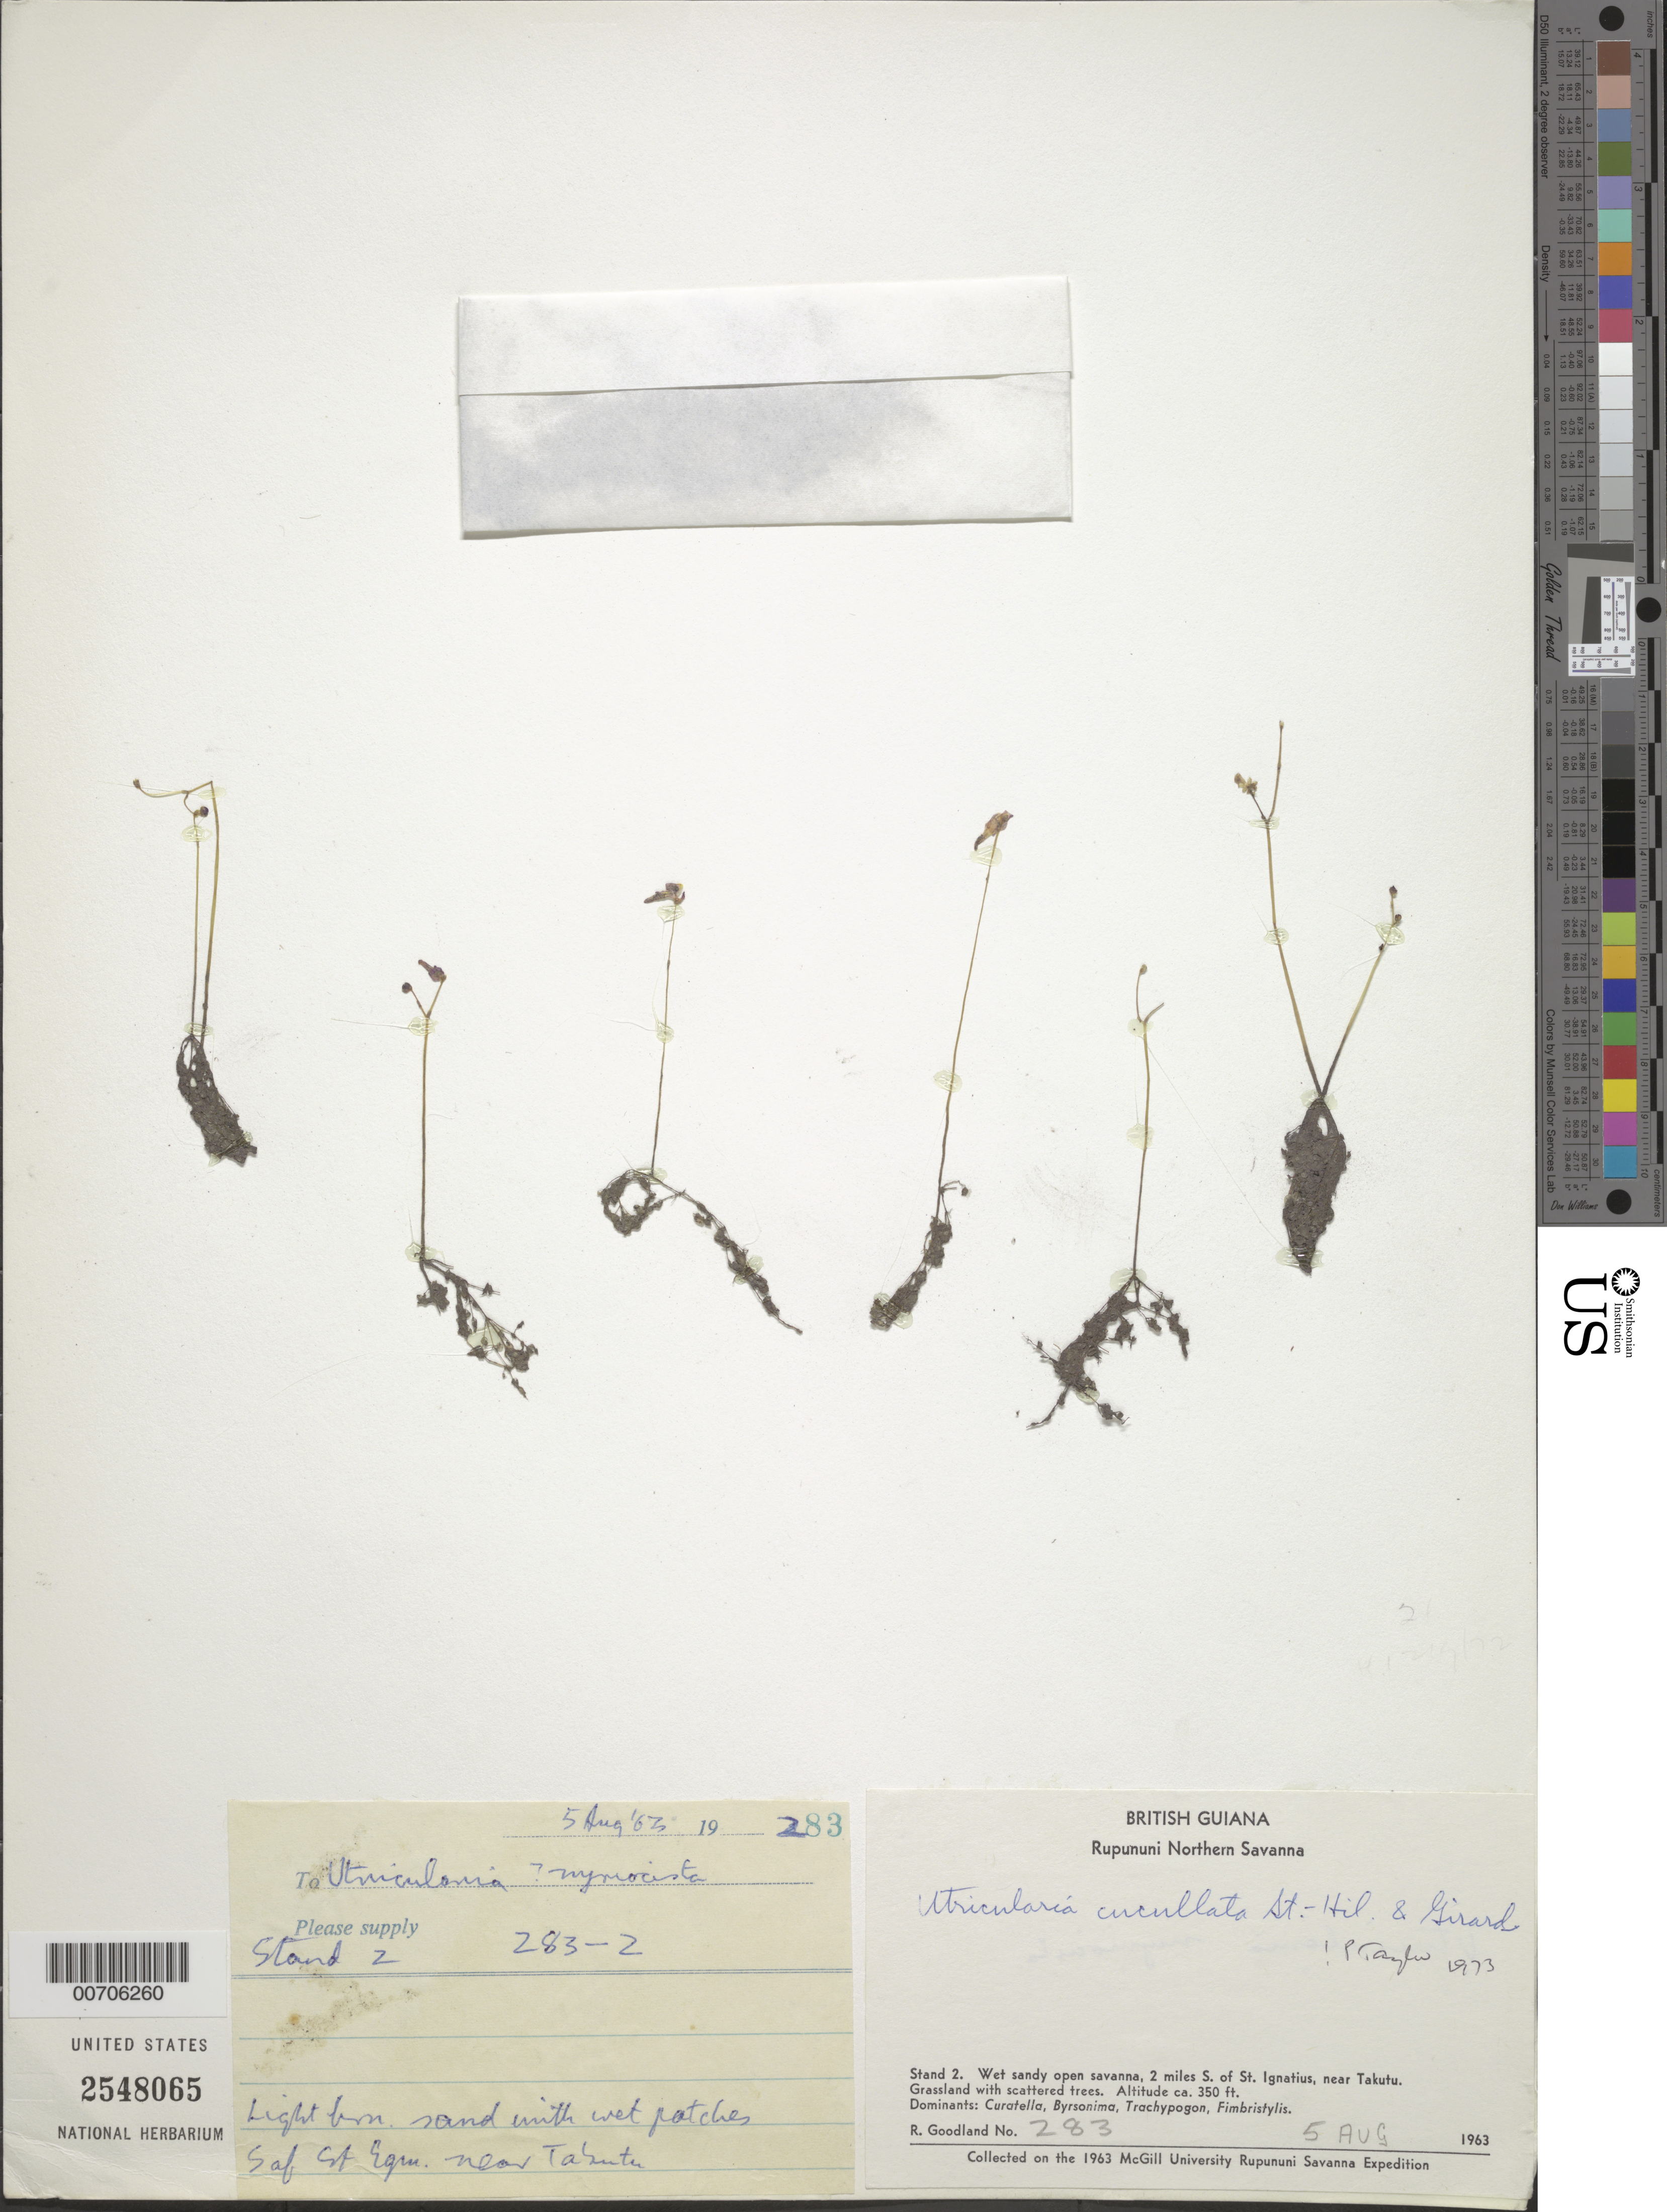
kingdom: Plantae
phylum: Tracheophyta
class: Magnoliopsida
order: Lamiales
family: Lentibulariaceae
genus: Utricularia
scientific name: Utricularia cucullata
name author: A. St.-Hil. & Girard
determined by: Taylor, P.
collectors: R. Goodland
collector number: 283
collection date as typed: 5-Aug-63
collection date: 1963-08-05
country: Guyana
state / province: U. Takutu-U. Essequibo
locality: Rupununi Northern Savanna, St. Ignatius, 2 mi. S of; near Takutu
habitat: Wet, sandy open savanna. Grassland with scattered trees. Dominants: Curatella, Byrsonima, Trachypogon, Fimbristylis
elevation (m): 107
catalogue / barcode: US 2548065